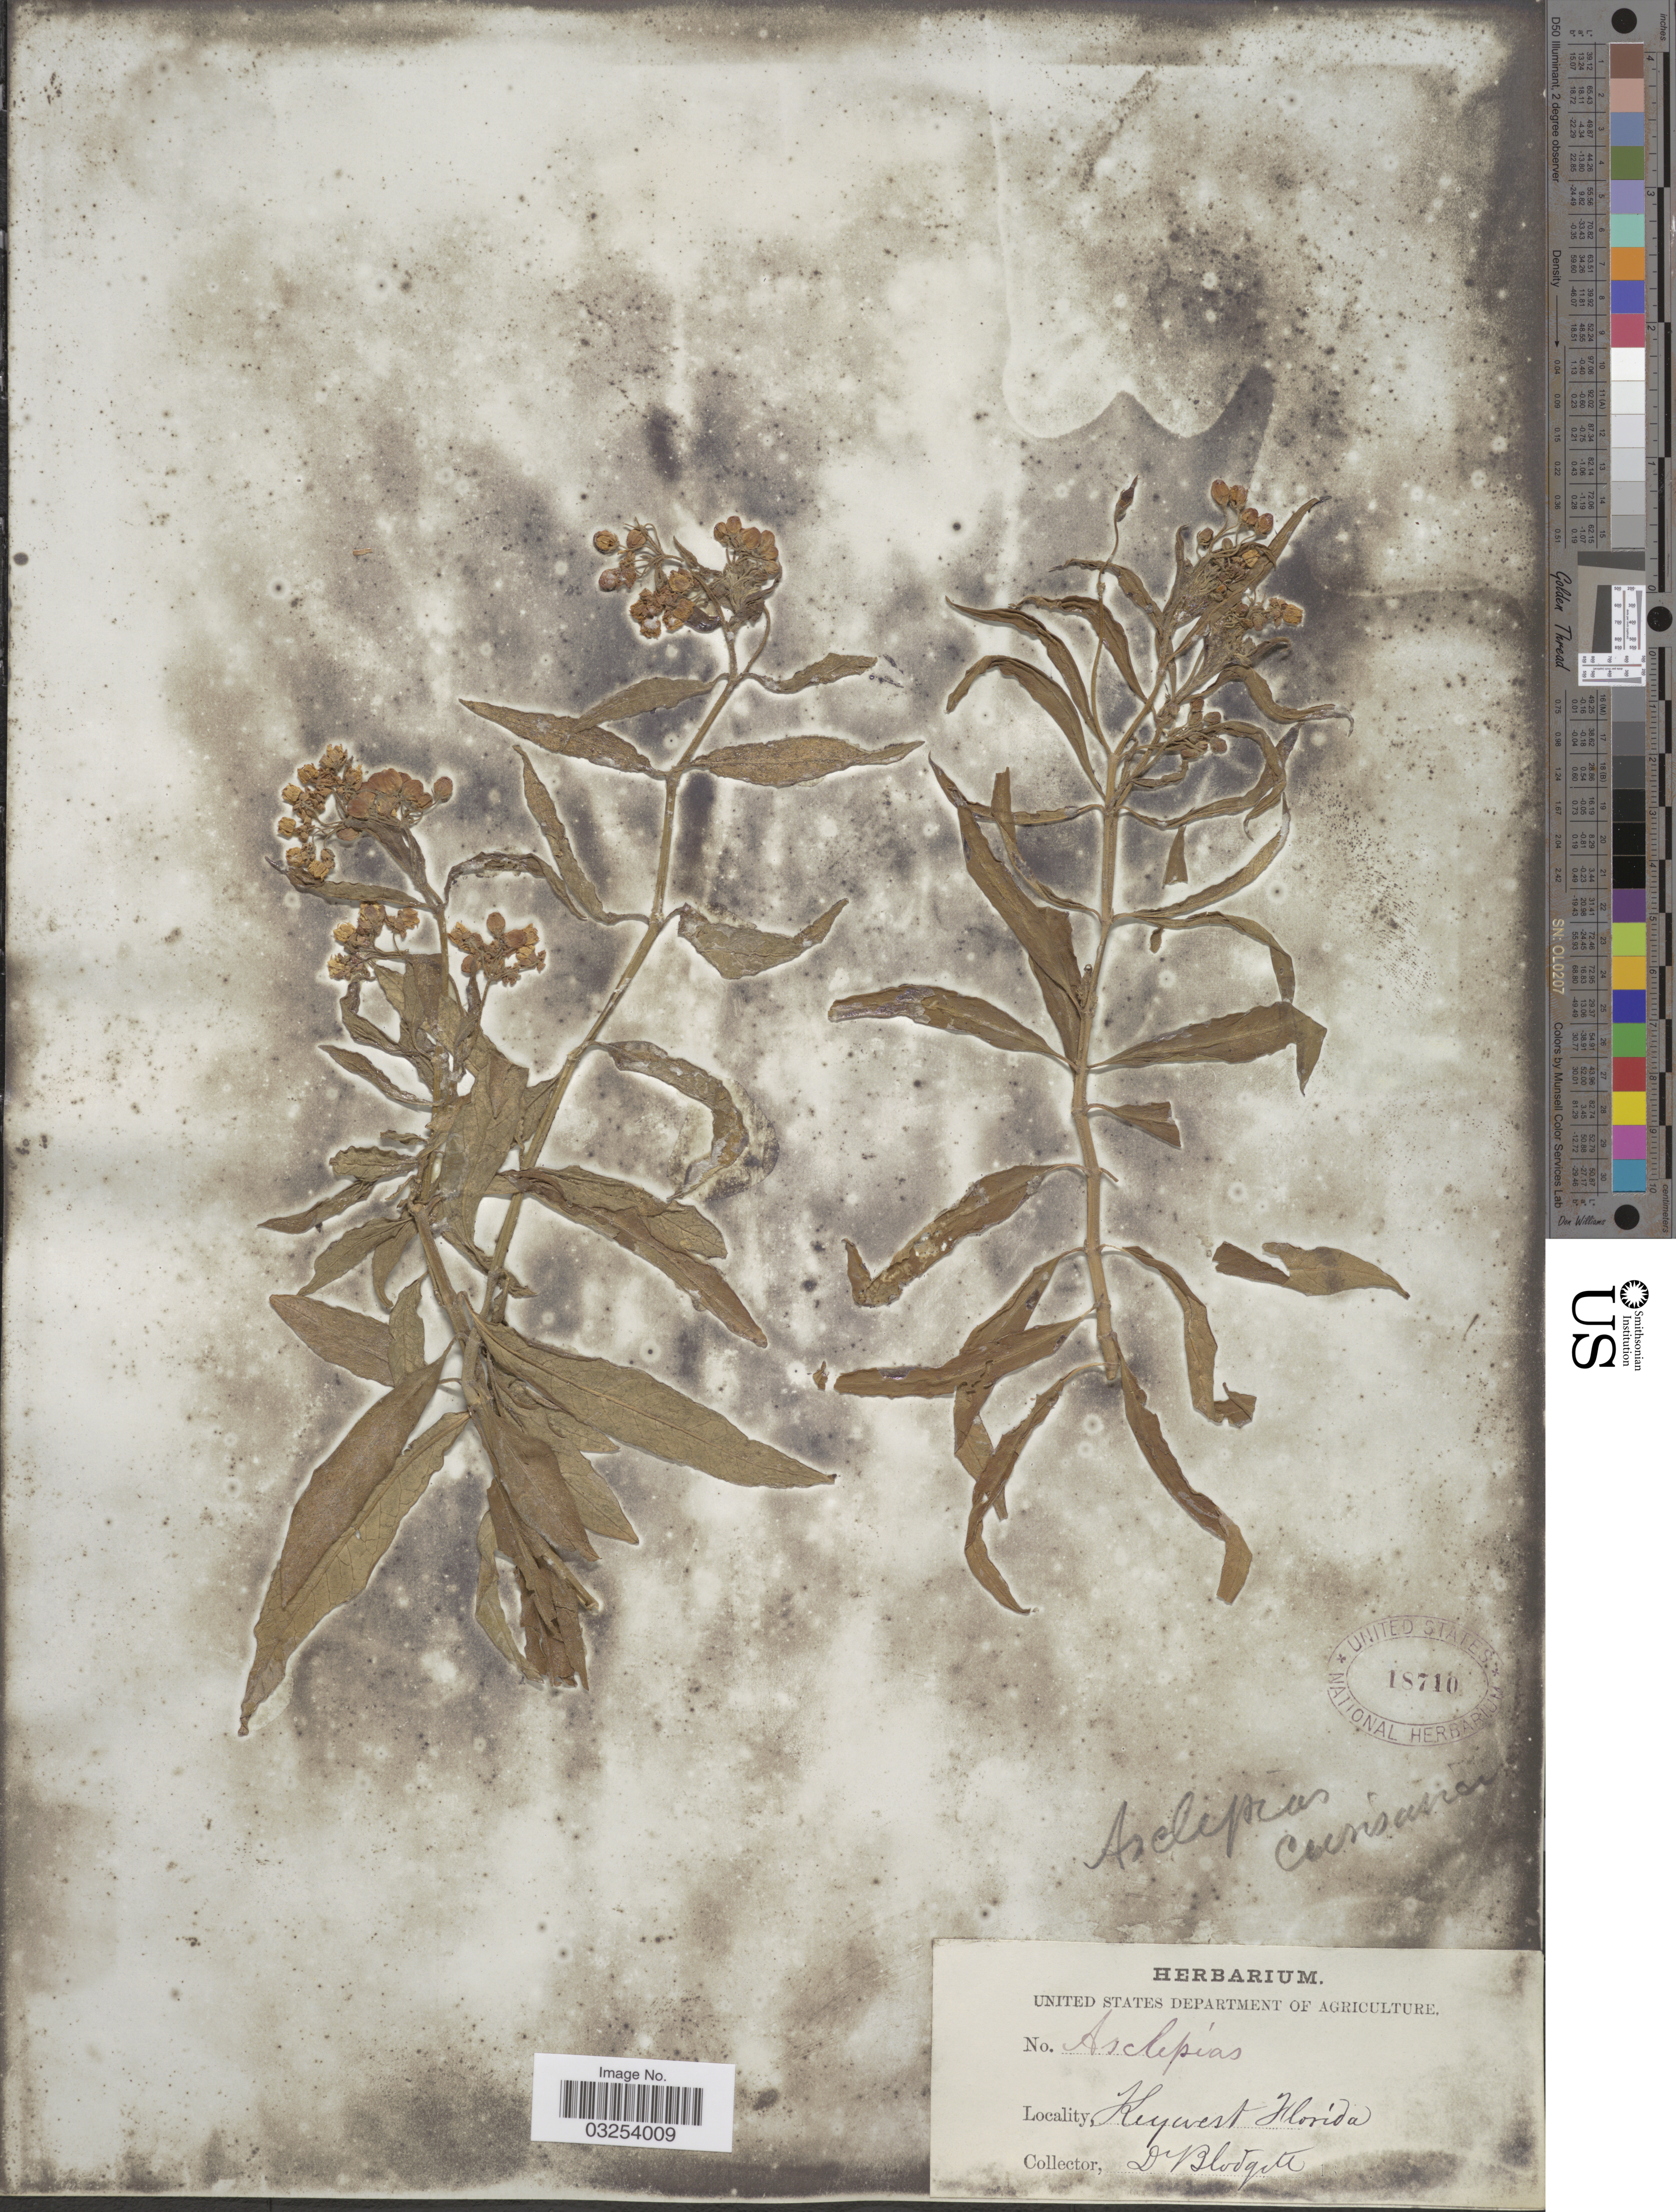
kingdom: Plantae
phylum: Tracheophyta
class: Magnoliopsida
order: Gentianales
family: Apocynaceae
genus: Asclepias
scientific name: Asclepias curassavica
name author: L.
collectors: -. Blodgett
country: United States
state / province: Florida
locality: Key west.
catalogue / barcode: US 18710